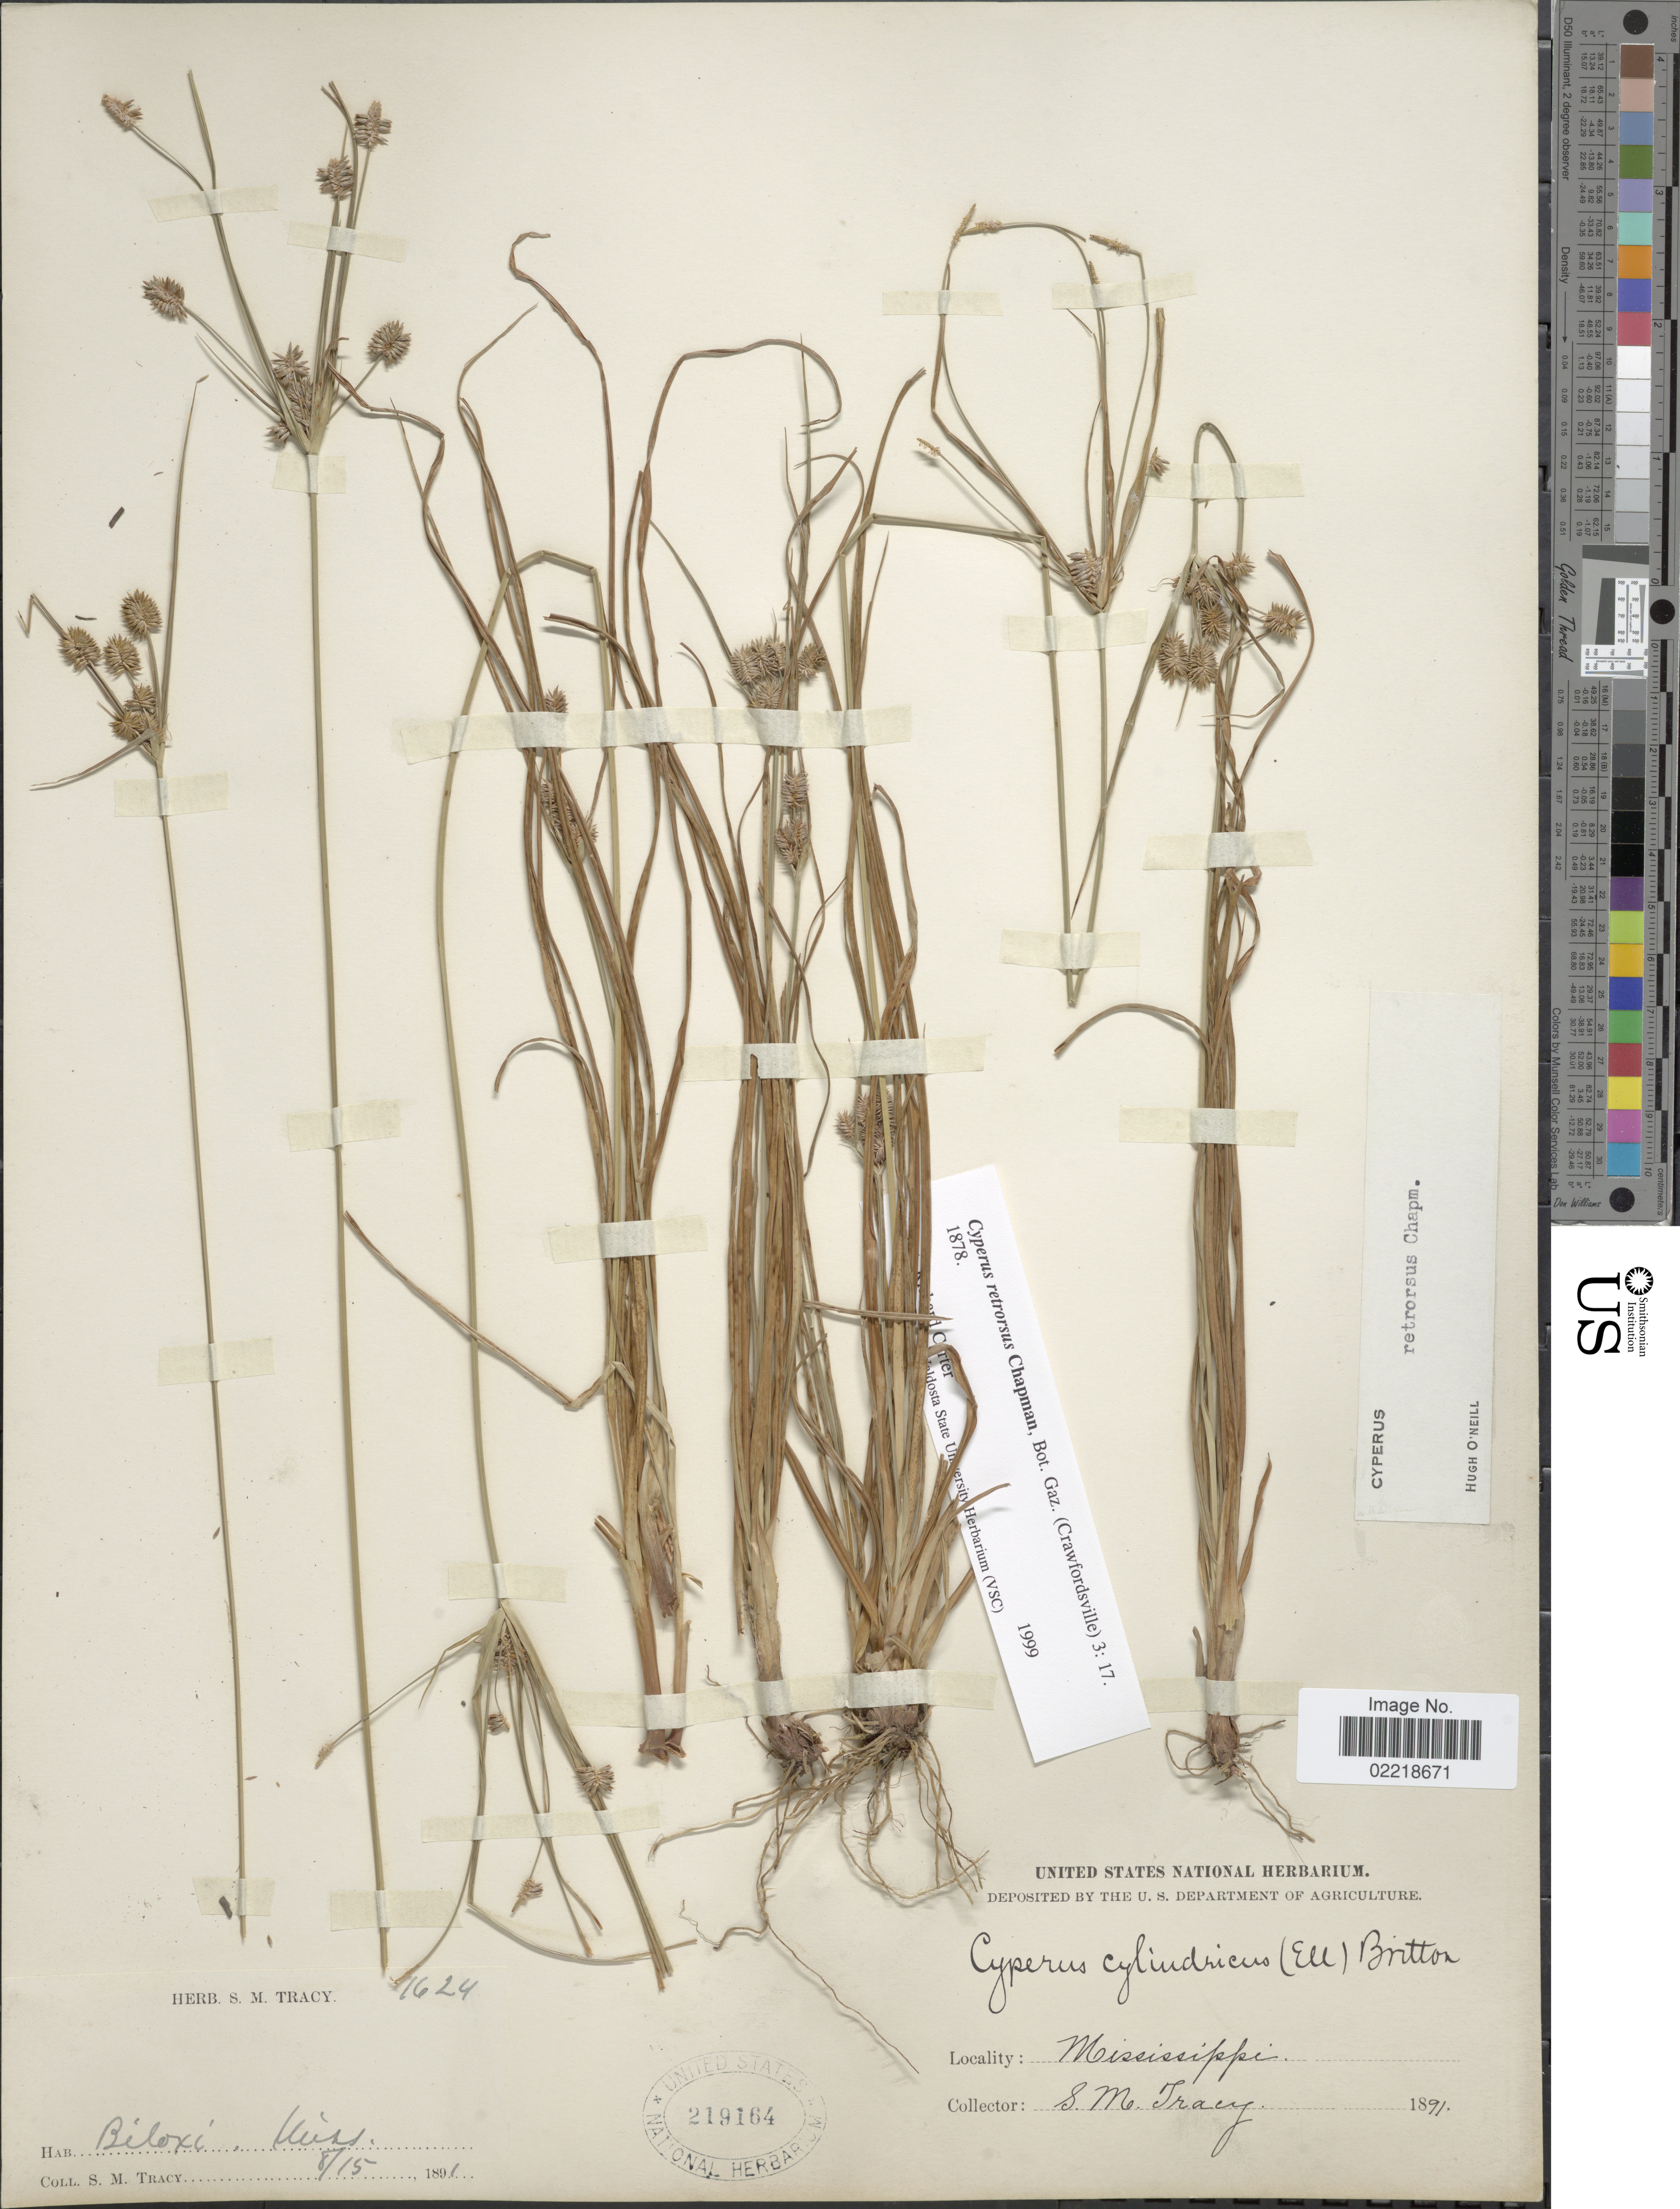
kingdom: Plantae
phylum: Tracheophyta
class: Liliopsida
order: Poales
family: Cyperaceae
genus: Cyperus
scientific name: Cyperus retrorsus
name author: Chapm.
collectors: S. M. Tracy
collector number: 1624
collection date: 1891-08-15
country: United States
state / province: Mississippi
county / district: Harrison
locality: Biloxi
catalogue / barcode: US 219164